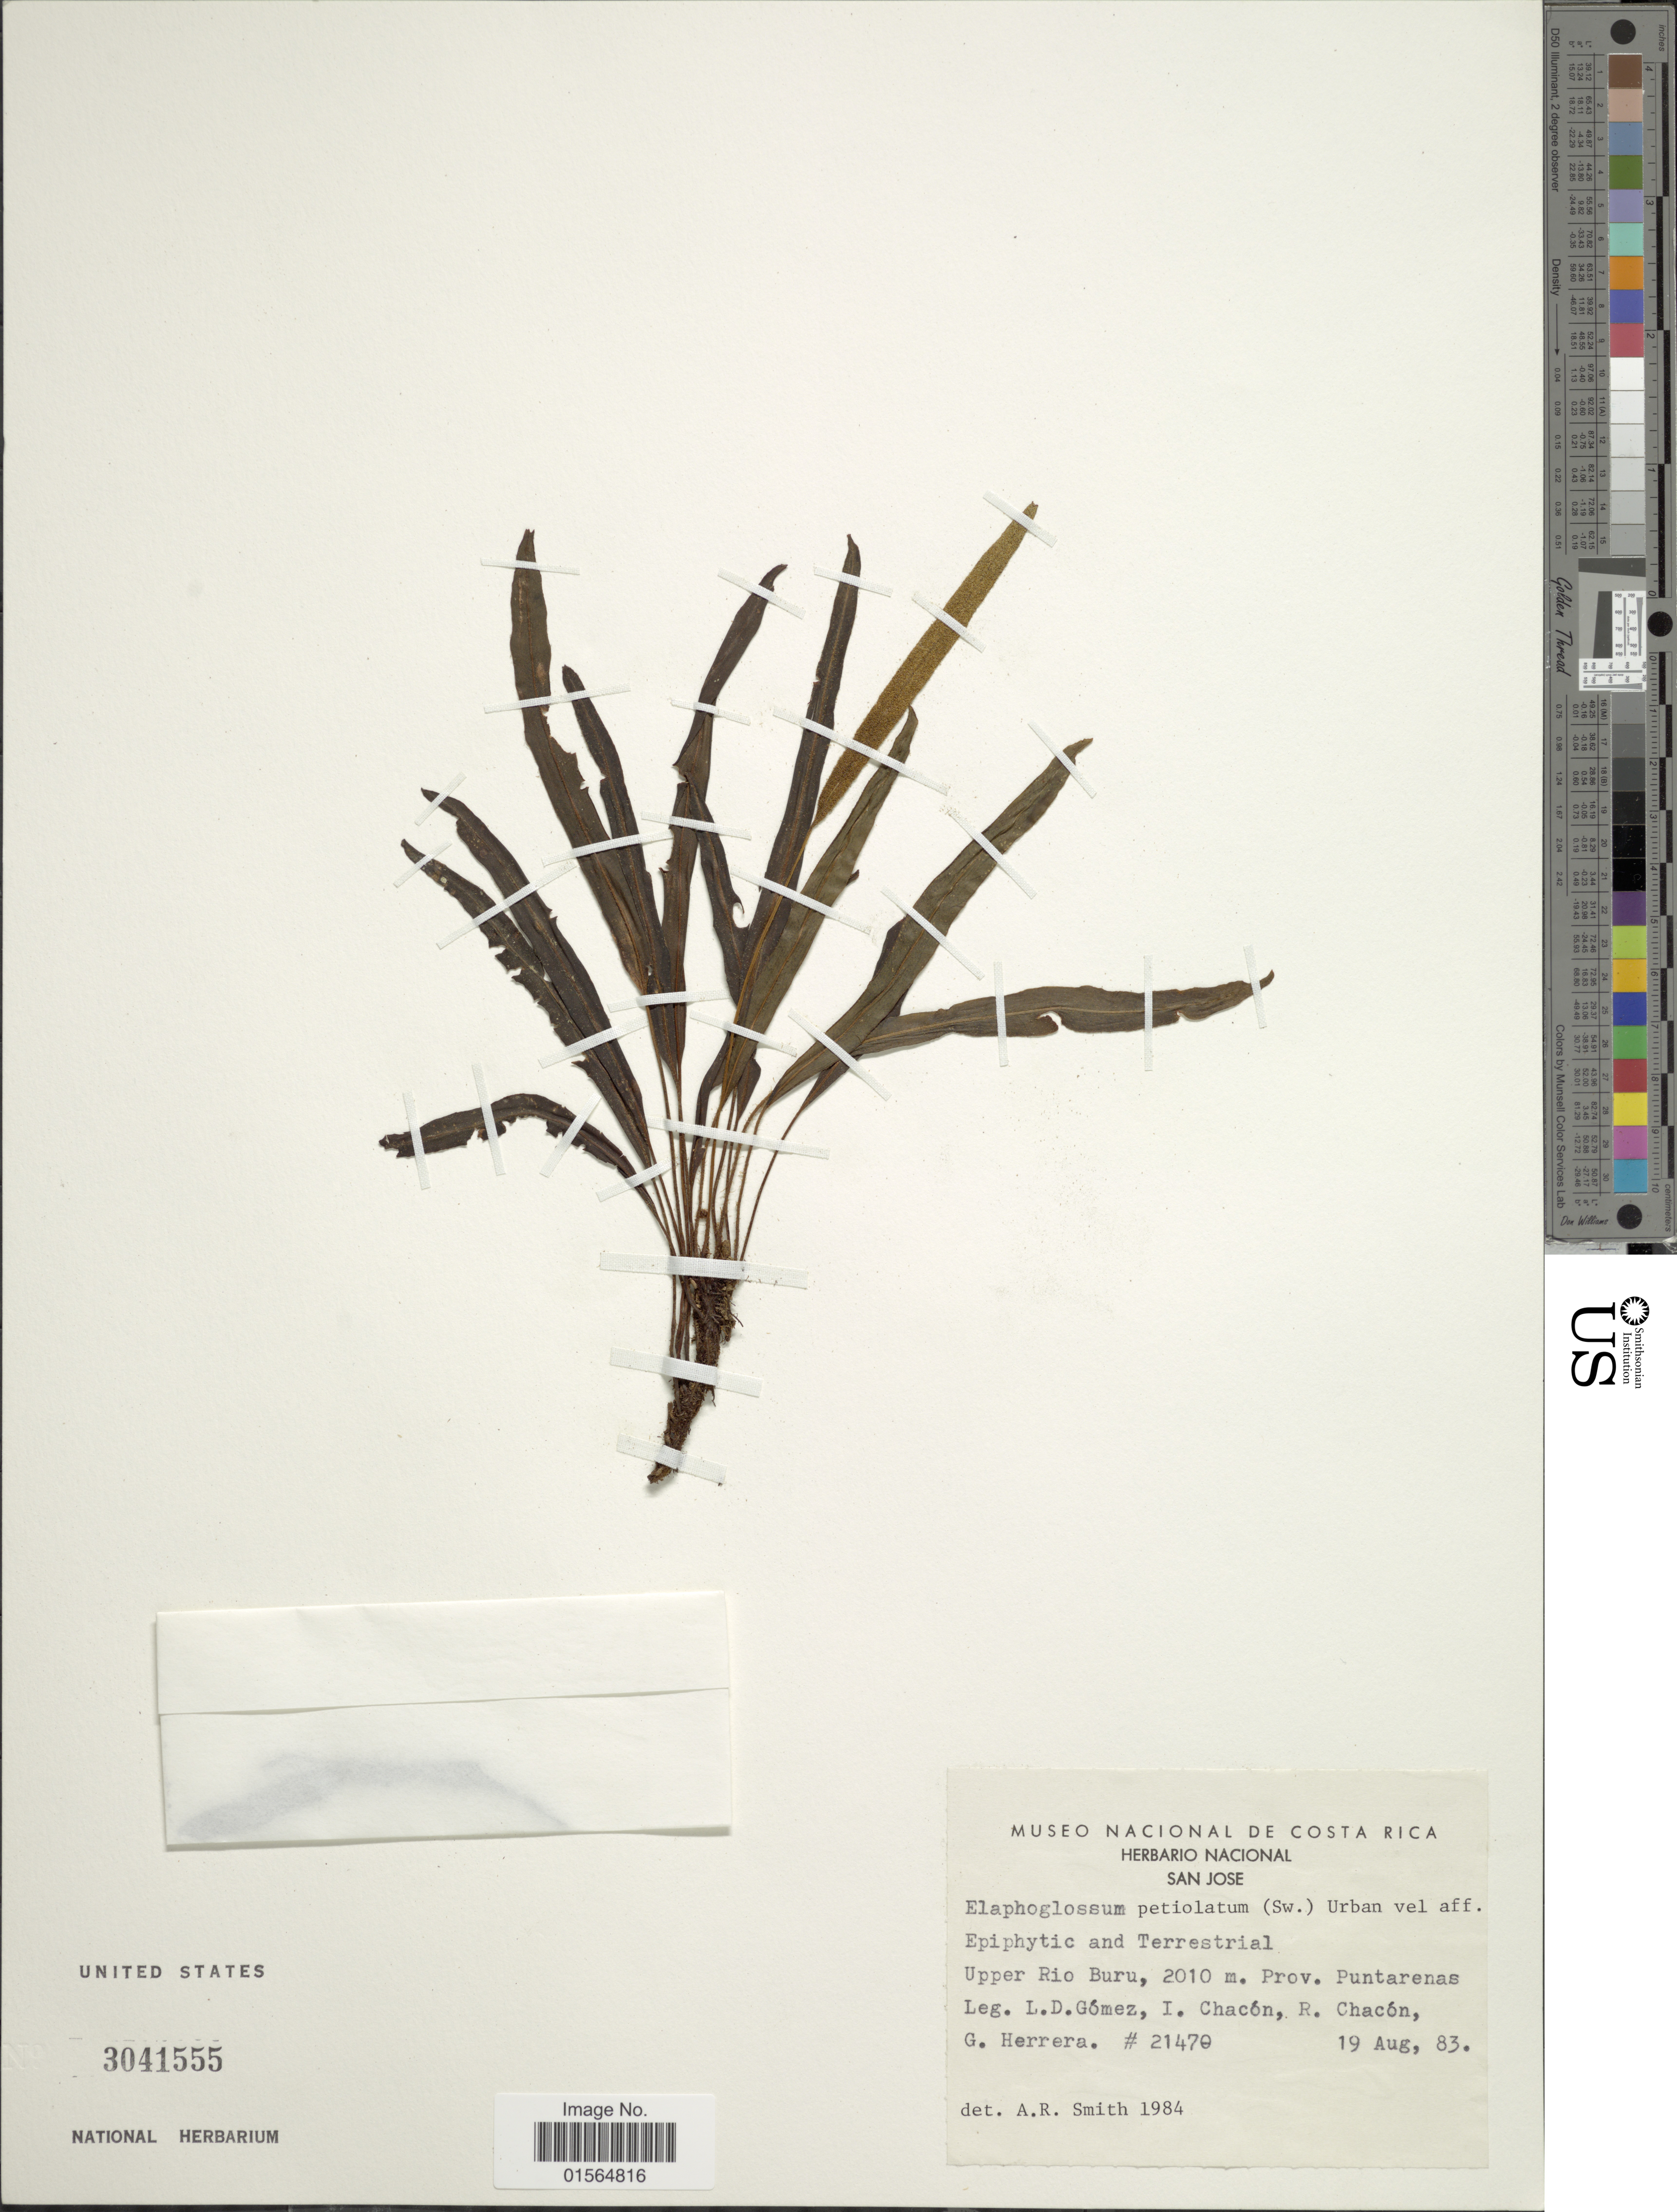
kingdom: Plantae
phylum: Tracheophyta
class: Polypodiopsida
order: Polypodiales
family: Dryopteridaceae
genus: Elaphoglossum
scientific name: Elaphoglossum petiolatum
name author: (Sw.) Urb.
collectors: L. Gomez, I. Chacon, R. Chacon & G. Herrera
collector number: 21740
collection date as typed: Transcribed d/m/y: 19/8/83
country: Costa Rica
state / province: Puntarenas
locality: Upper Rio Buru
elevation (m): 2010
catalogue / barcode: US 3041555